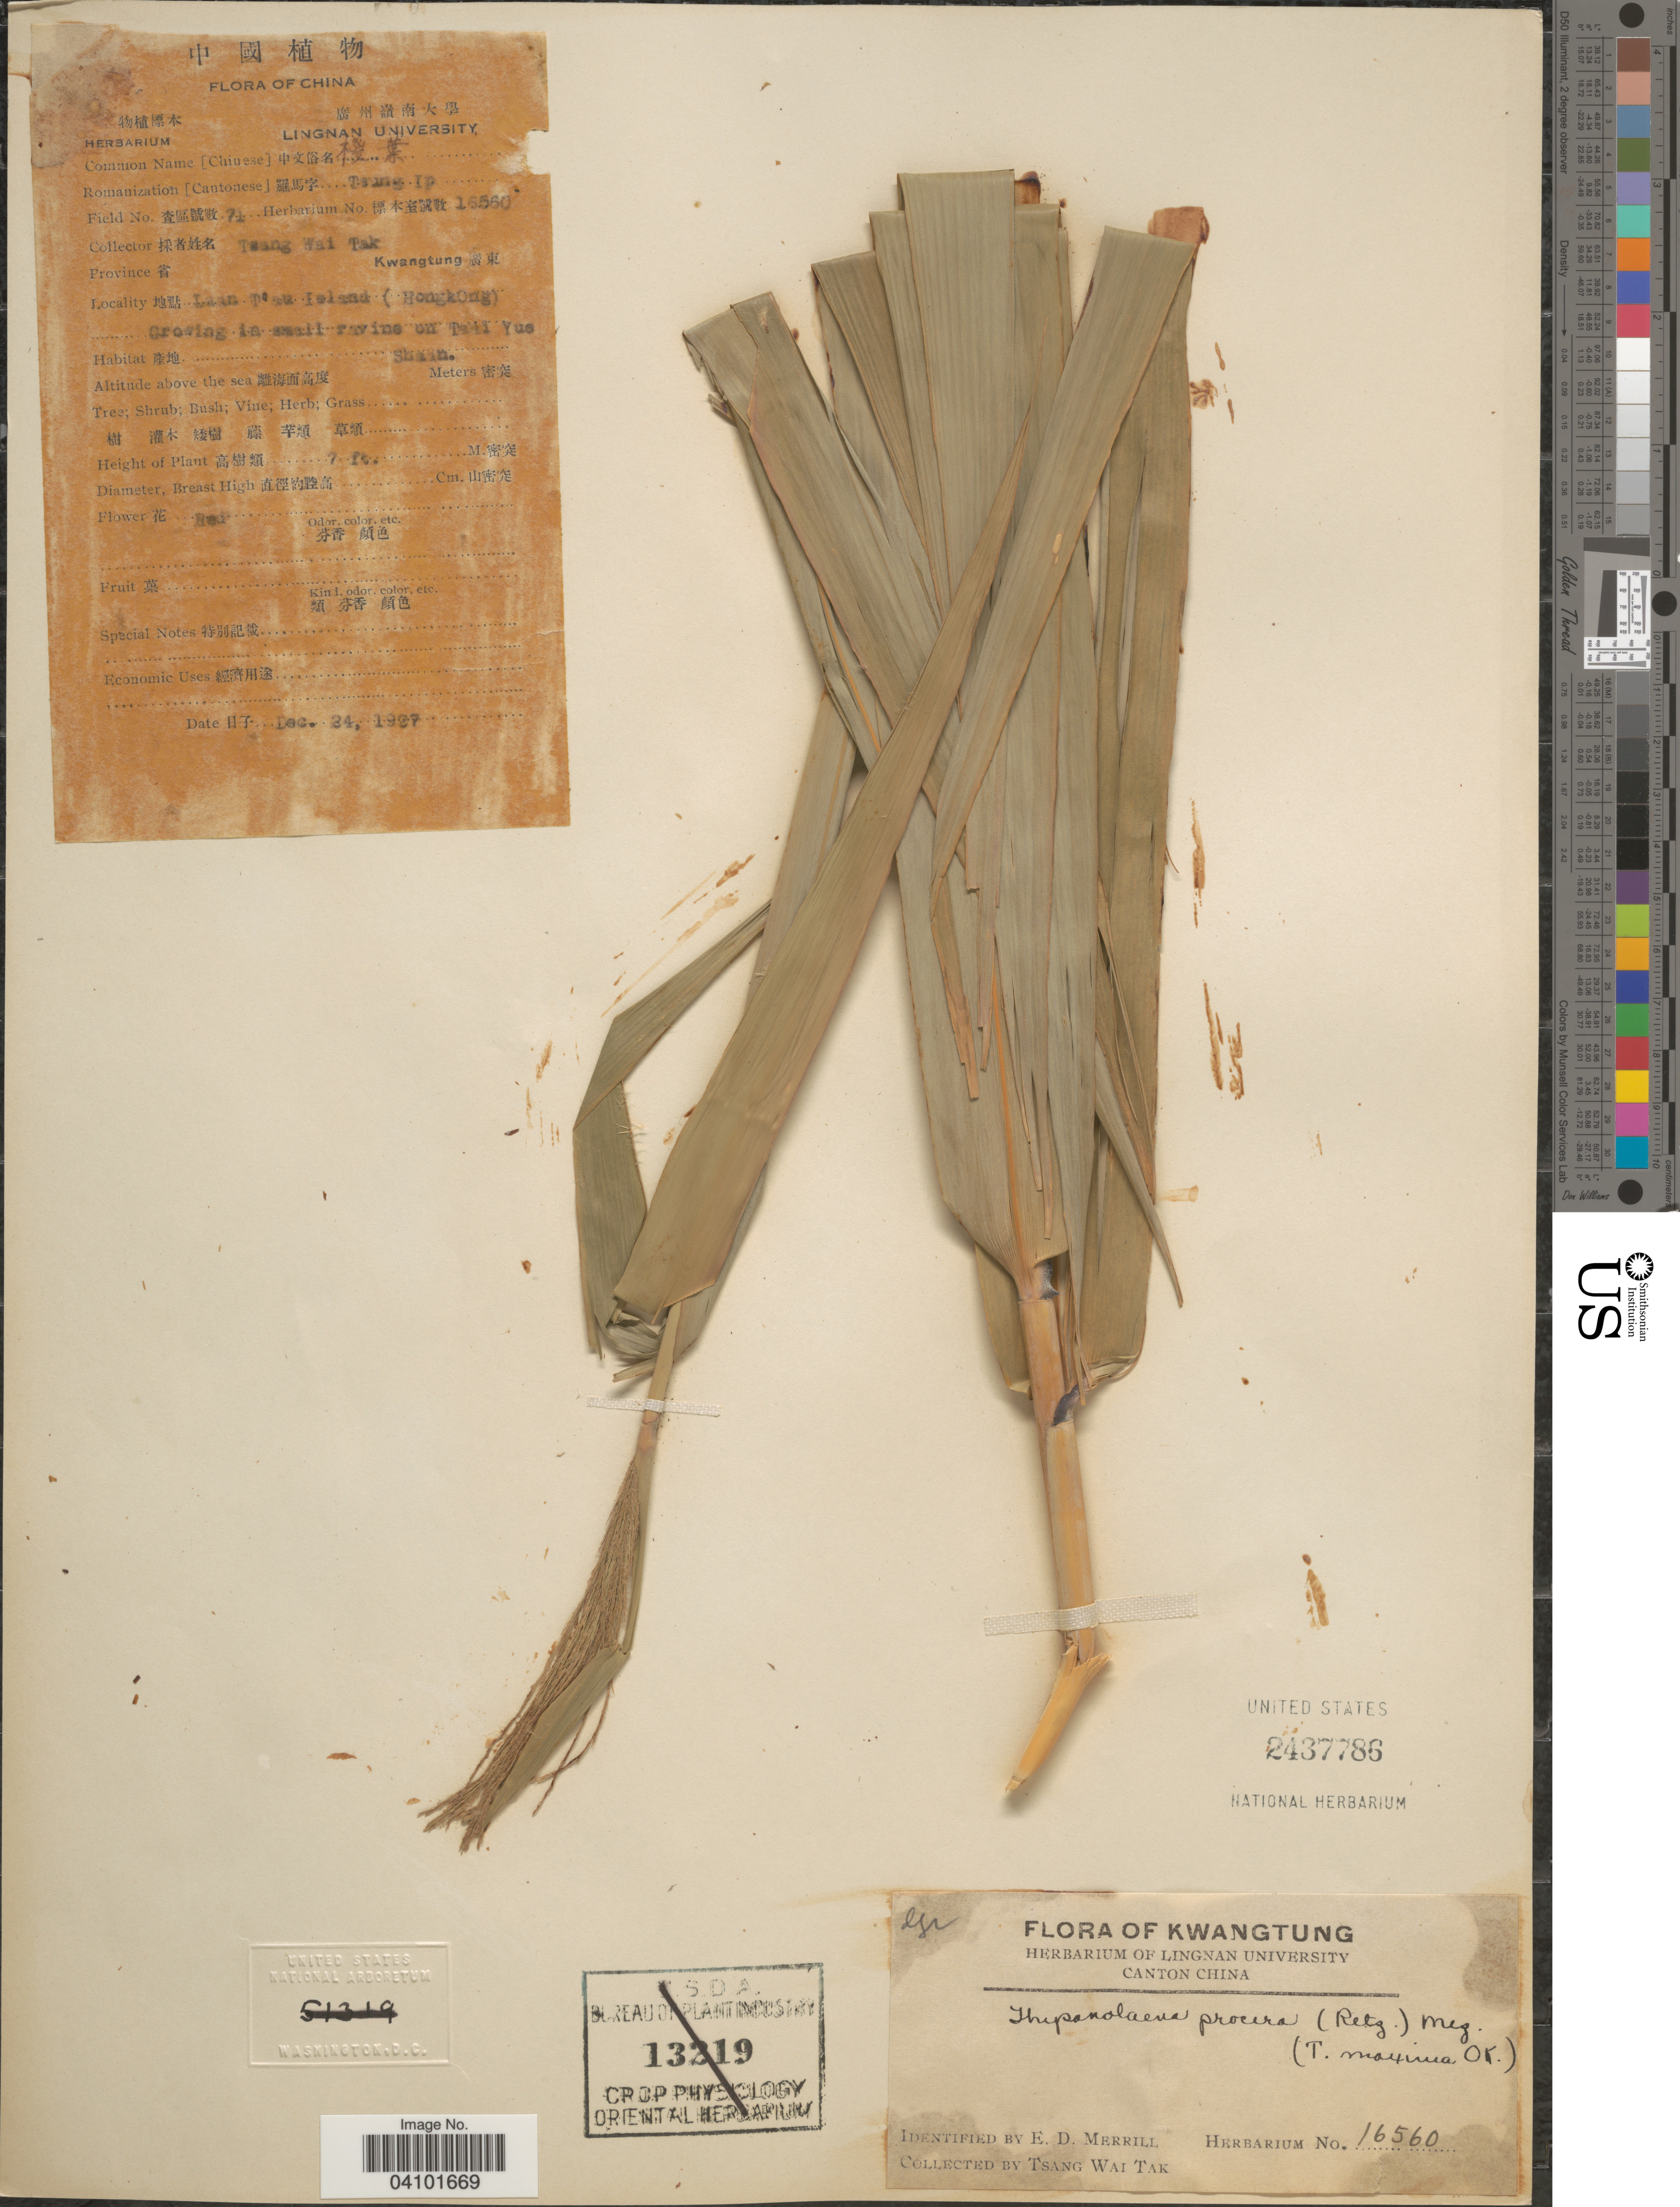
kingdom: Plantae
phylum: Tracheophyta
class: Liliopsida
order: Poales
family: Poaceae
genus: Thysanolaena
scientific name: Thysanolaena latifolia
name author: (Roxb. ex Hornem.) Honda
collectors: W. T. Tsang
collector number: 71/16560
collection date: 1927-12-24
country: China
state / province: Guangdong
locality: Province [Foreign script] Kwangtung [Foreign script]. Laan T'au Island (Hongkong). In small ravine on Tail Yus Shain.[interpreted]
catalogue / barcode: US 2437786